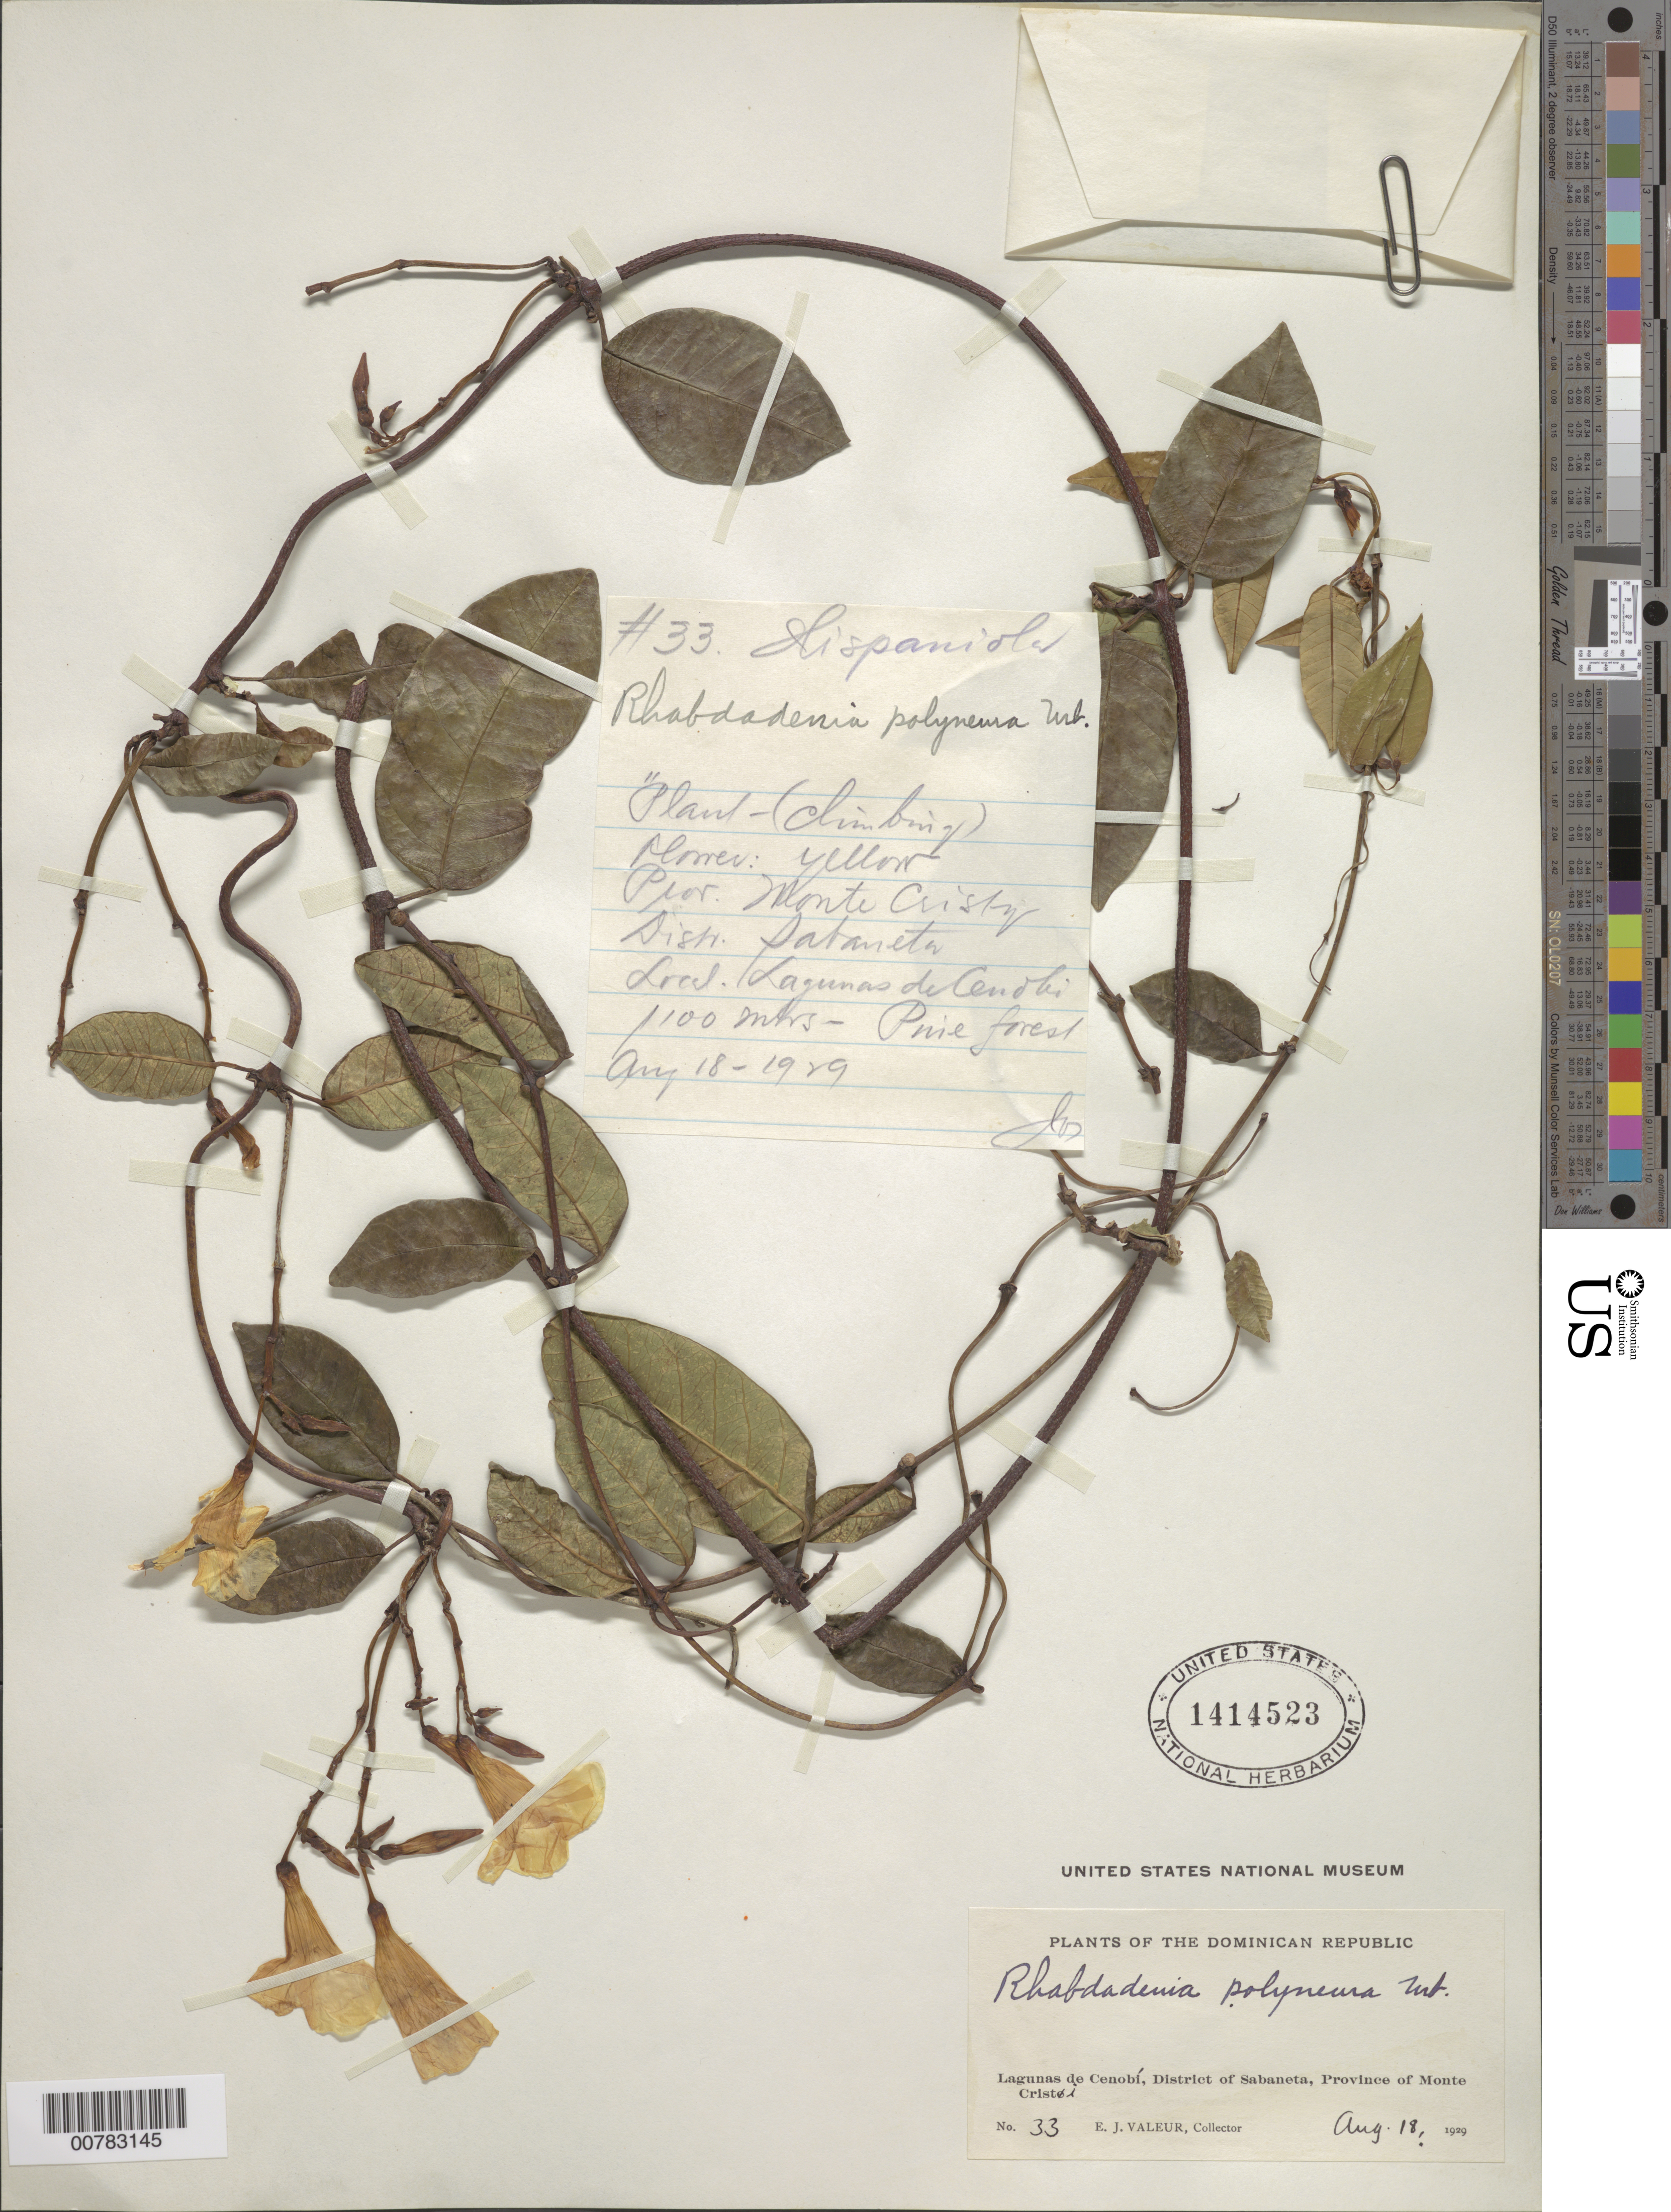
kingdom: Plantae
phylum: Tracheophyta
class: Magnoliopsida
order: Gentianales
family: Apocynaceae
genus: Odontadenia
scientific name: Odontadenia polyneura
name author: (Urb.) Woodson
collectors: E. Valeur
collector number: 33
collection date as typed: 18 Aug 1929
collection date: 1929-08-18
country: Dominican Republic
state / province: Monte Cristi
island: Hispaniola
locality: District of Sabaneta, Lagunas de Cenobí.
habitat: Pine forest.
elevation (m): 1100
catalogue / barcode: US 1414523